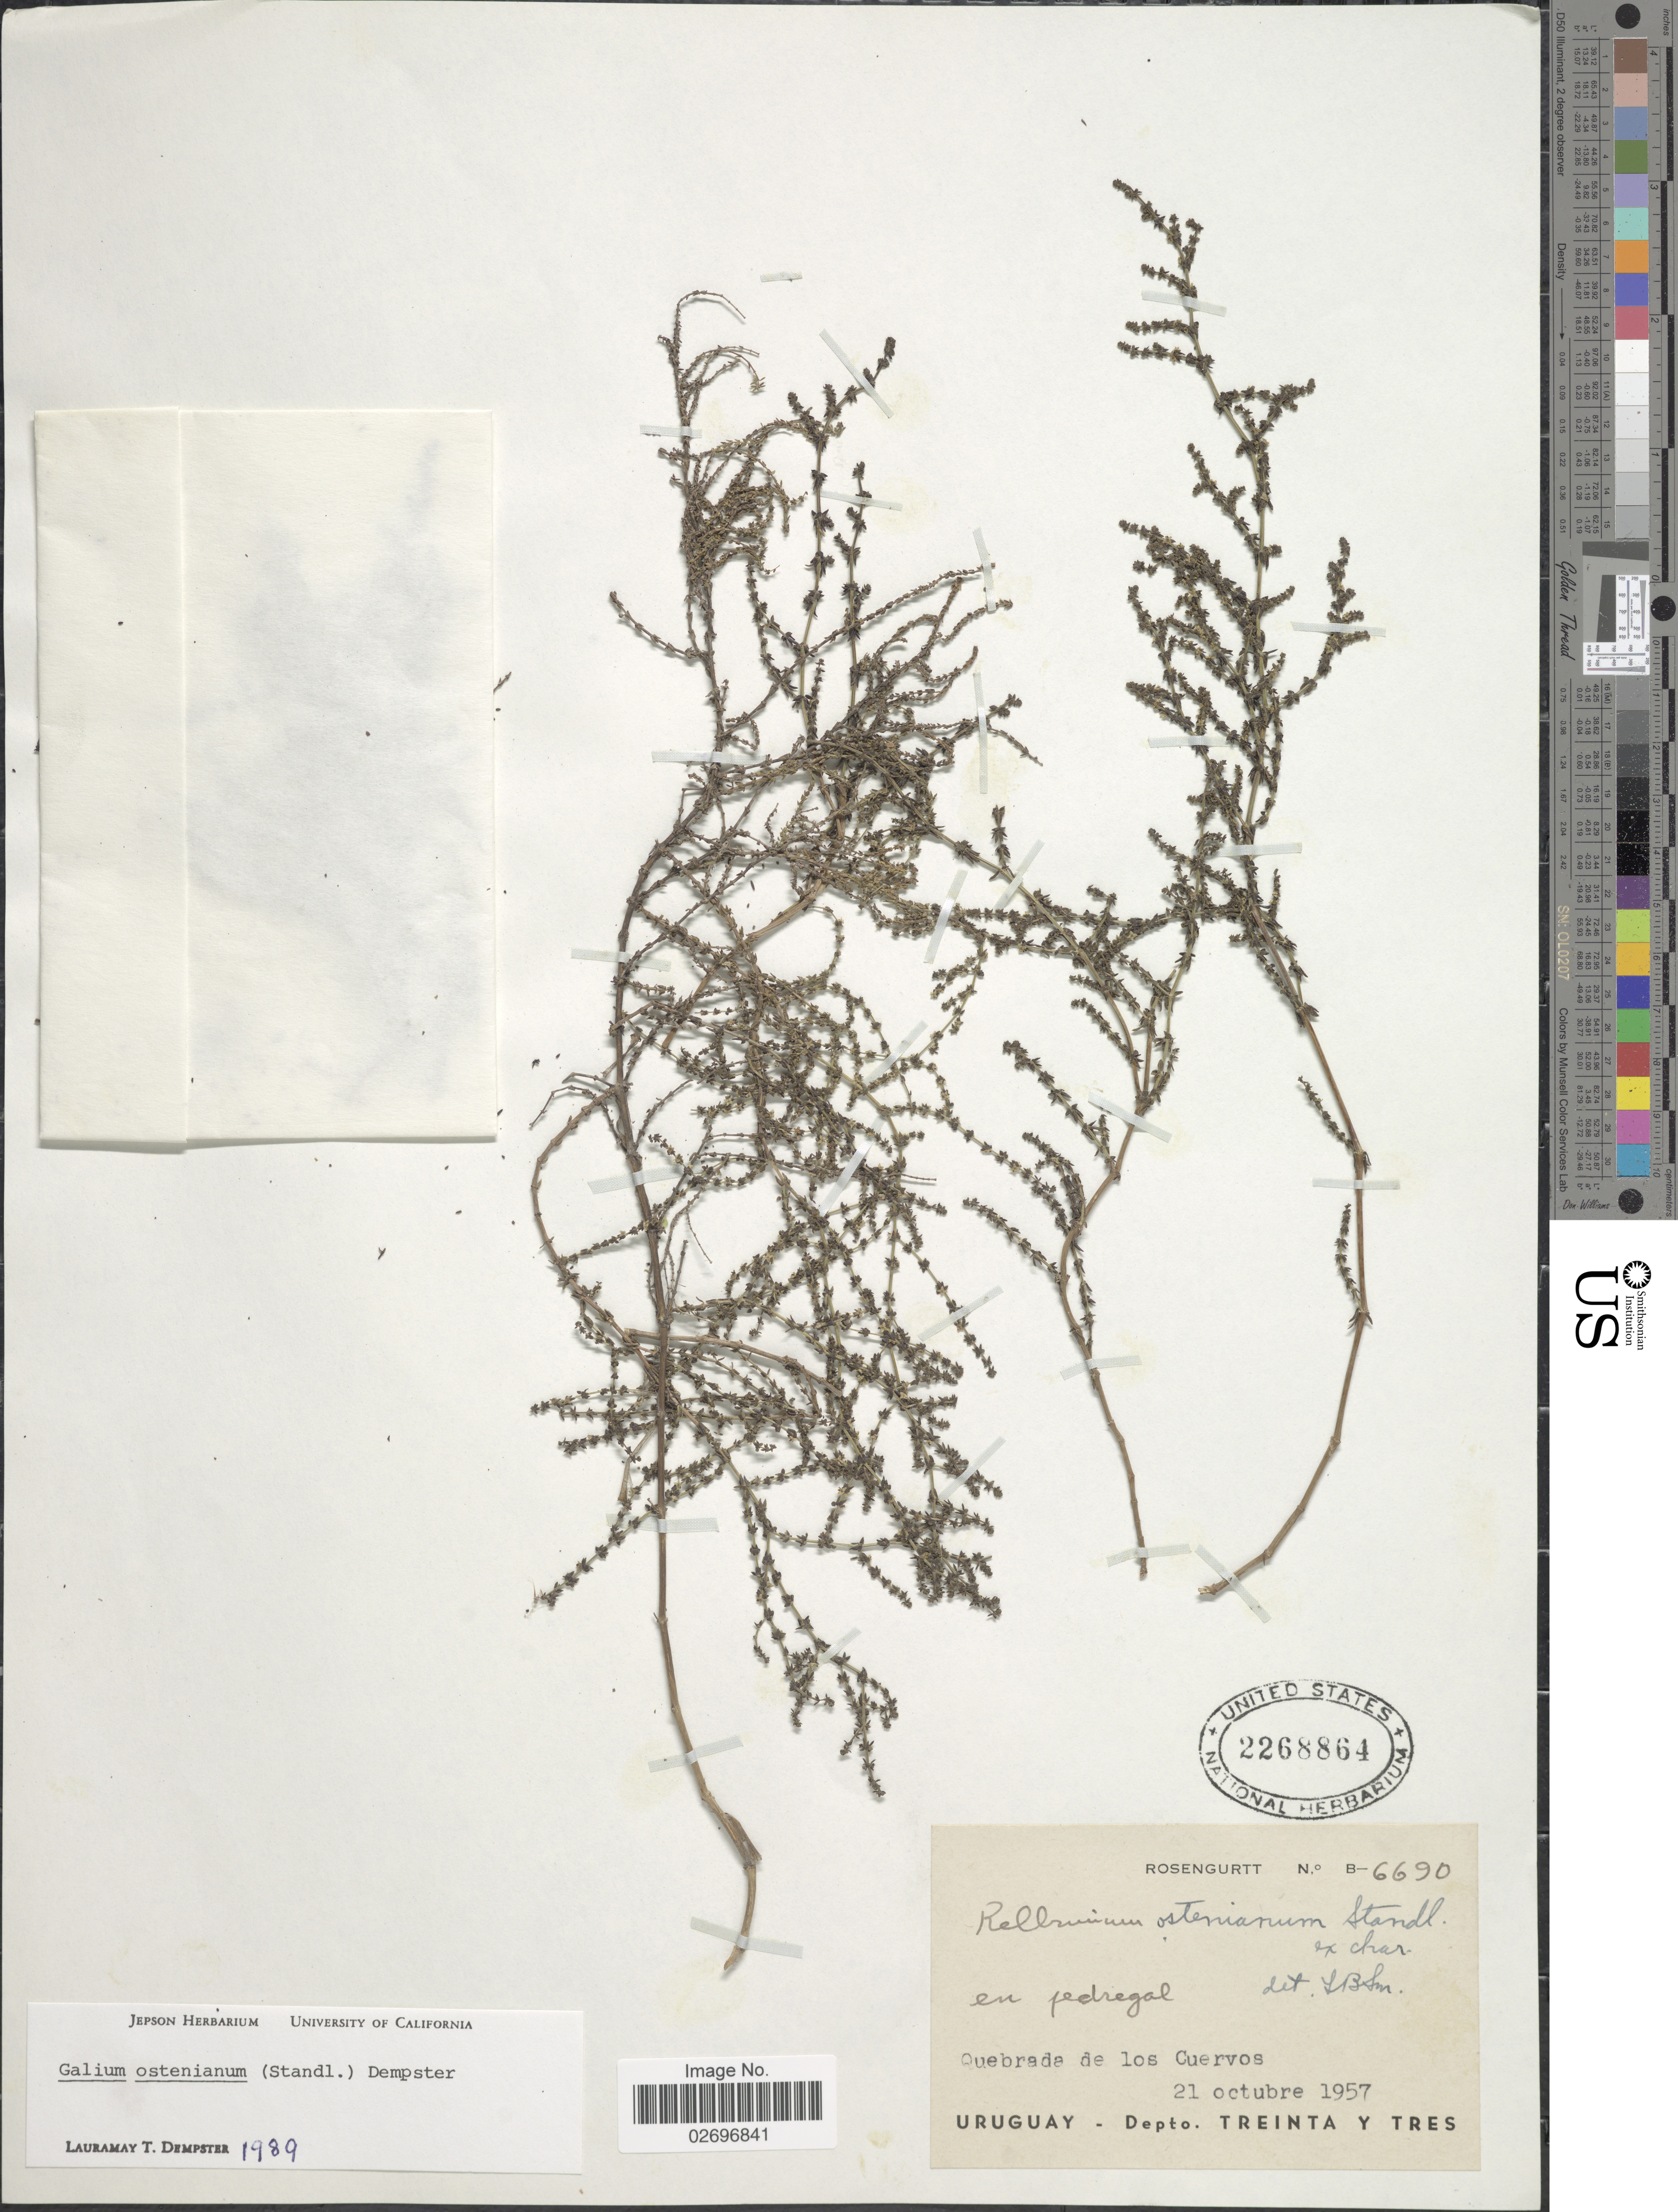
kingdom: Plantae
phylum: Tracheophyta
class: Magnoliopsida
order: Gentianales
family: Rubiaceae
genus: Galium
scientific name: Galium ostenianum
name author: (Standl.) Dempster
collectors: Rosengurtt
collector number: B-6690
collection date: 1957-10-21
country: Uruguay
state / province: Treinta y Tres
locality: Quebrada de los Cuervos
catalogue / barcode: US 2268864